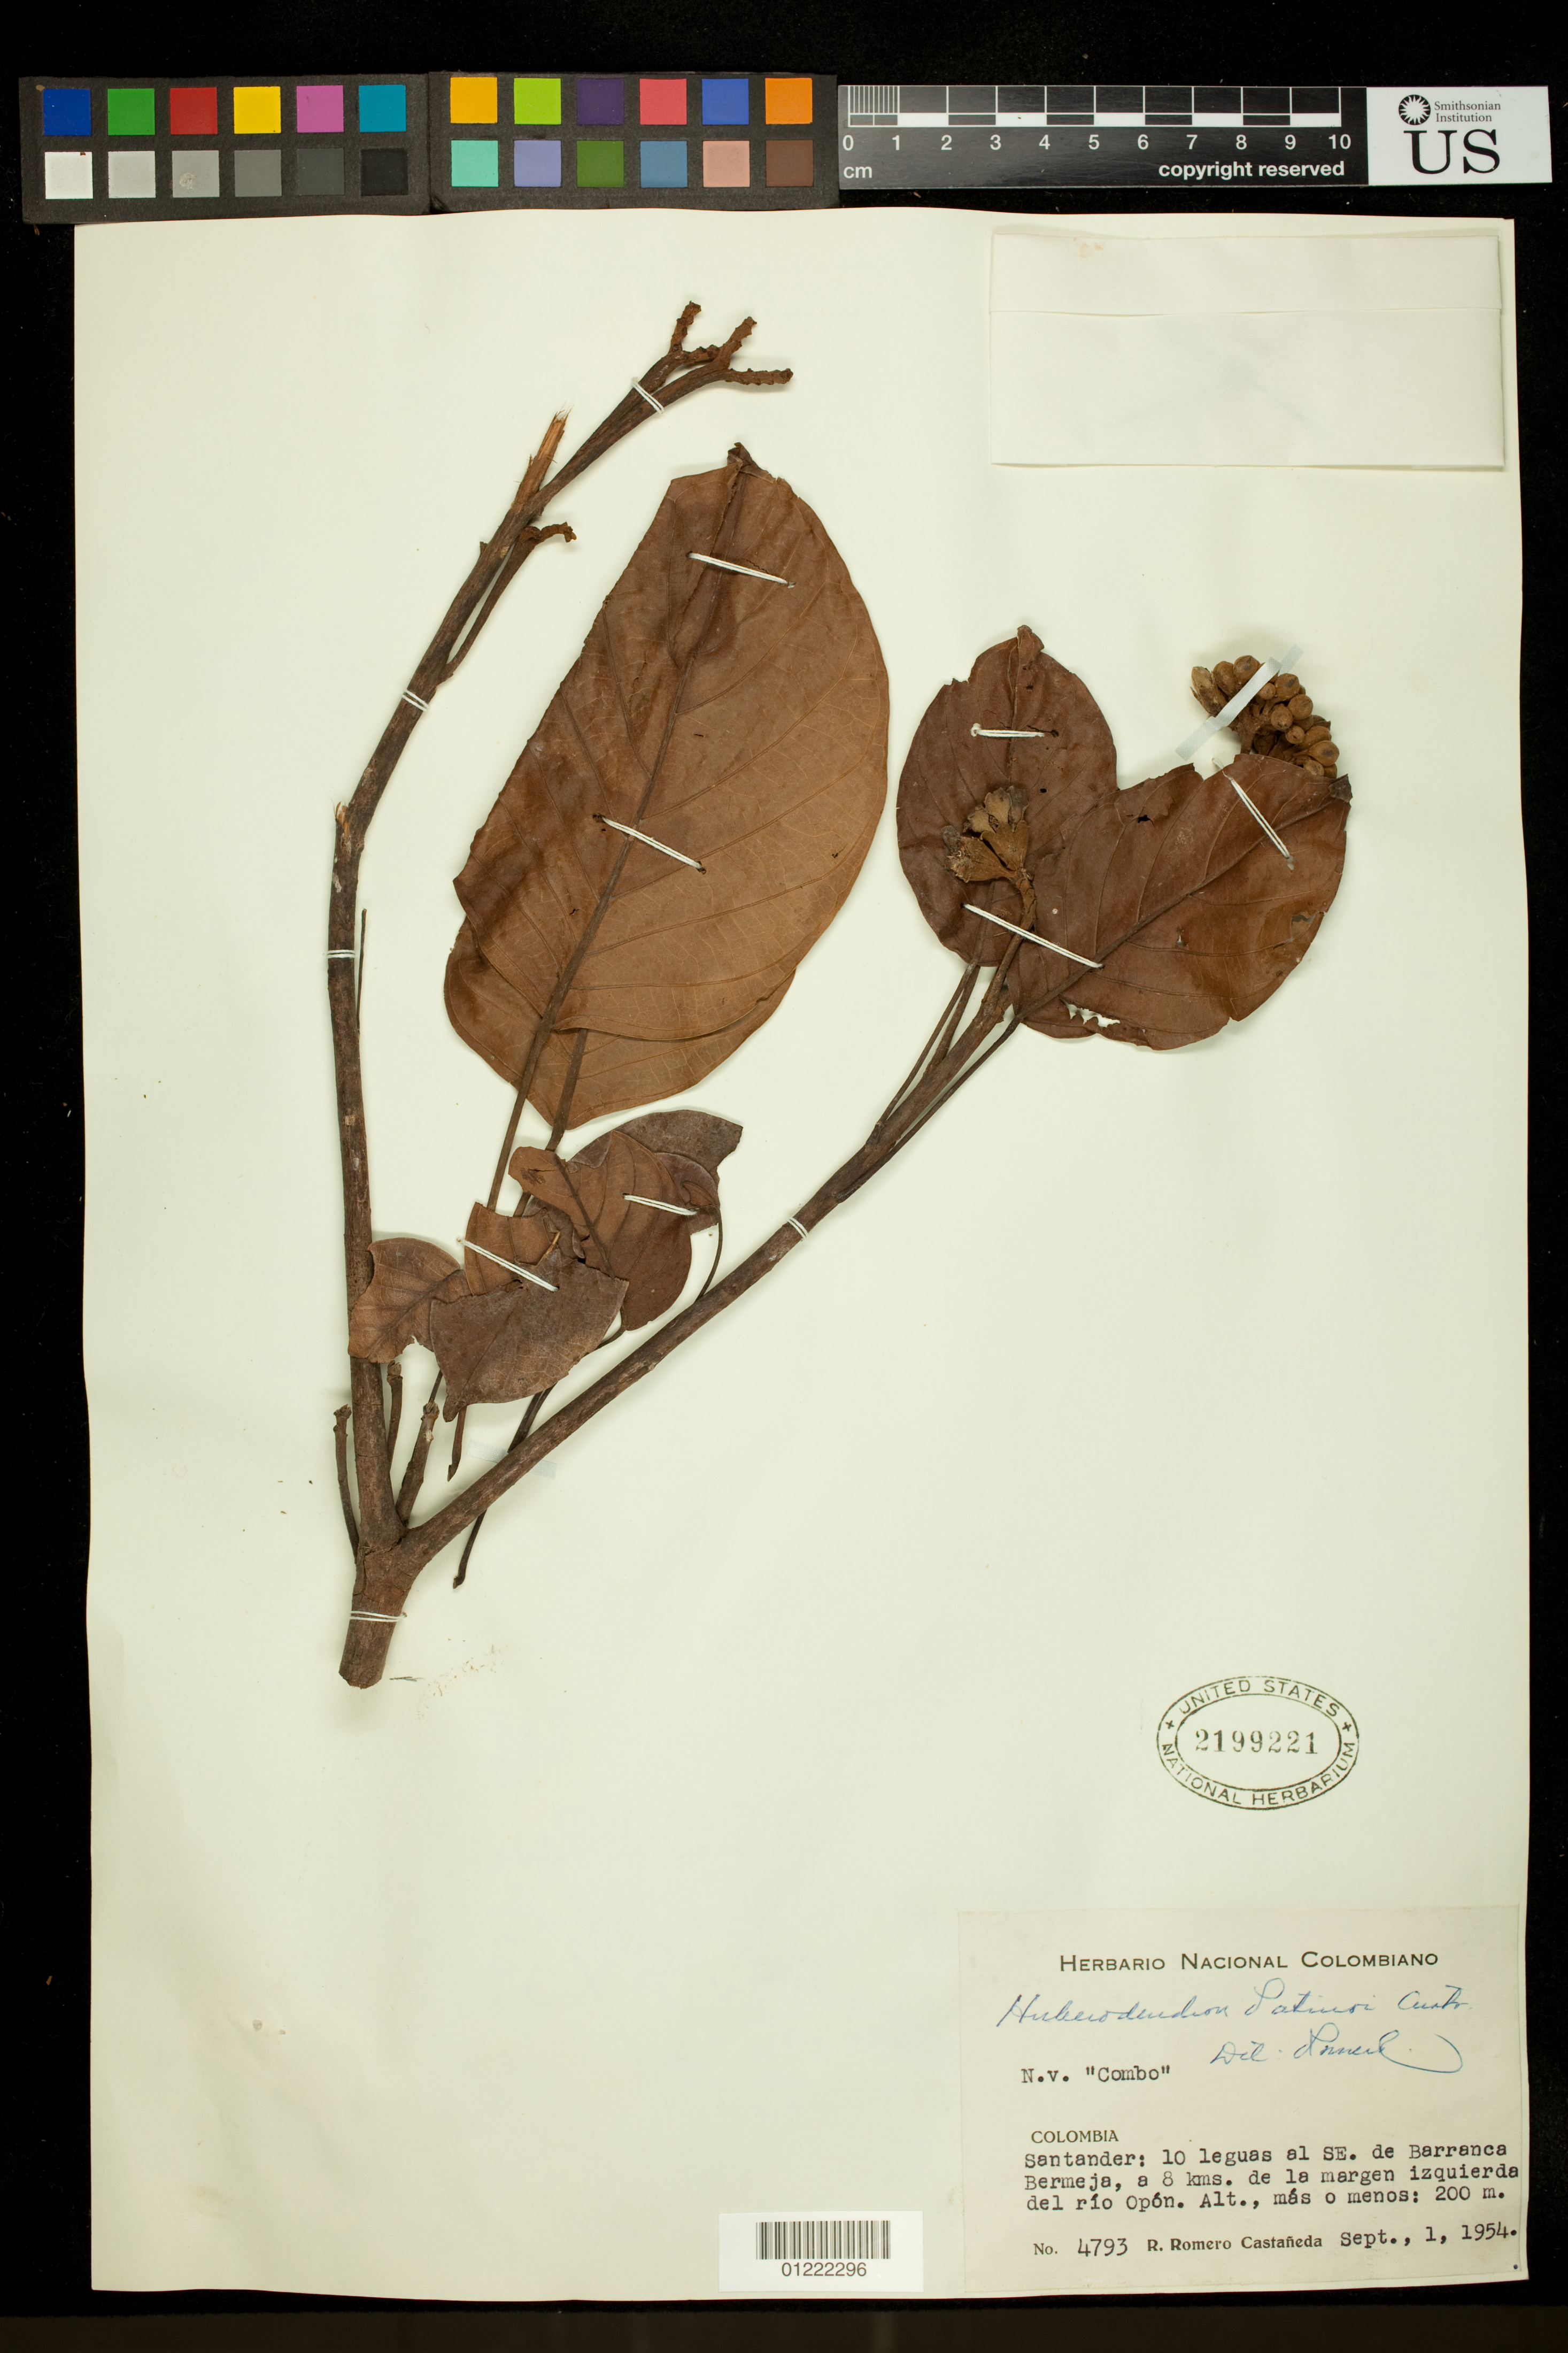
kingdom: Plantae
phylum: Tracheophyta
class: Magnoliopsida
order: Malvales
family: Malvaceae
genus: Huberodendron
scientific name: Huberodendron patinoi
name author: Cuatrec.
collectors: R. Romero Castañeda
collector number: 4793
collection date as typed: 9/1/1954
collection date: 1954-09-01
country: Colombia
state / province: Santander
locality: Santander: 10 leguas al SE. de Barranca Bermeja, a 8 kms. de la margen izquierda del río Opón.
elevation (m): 200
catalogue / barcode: US 2199221